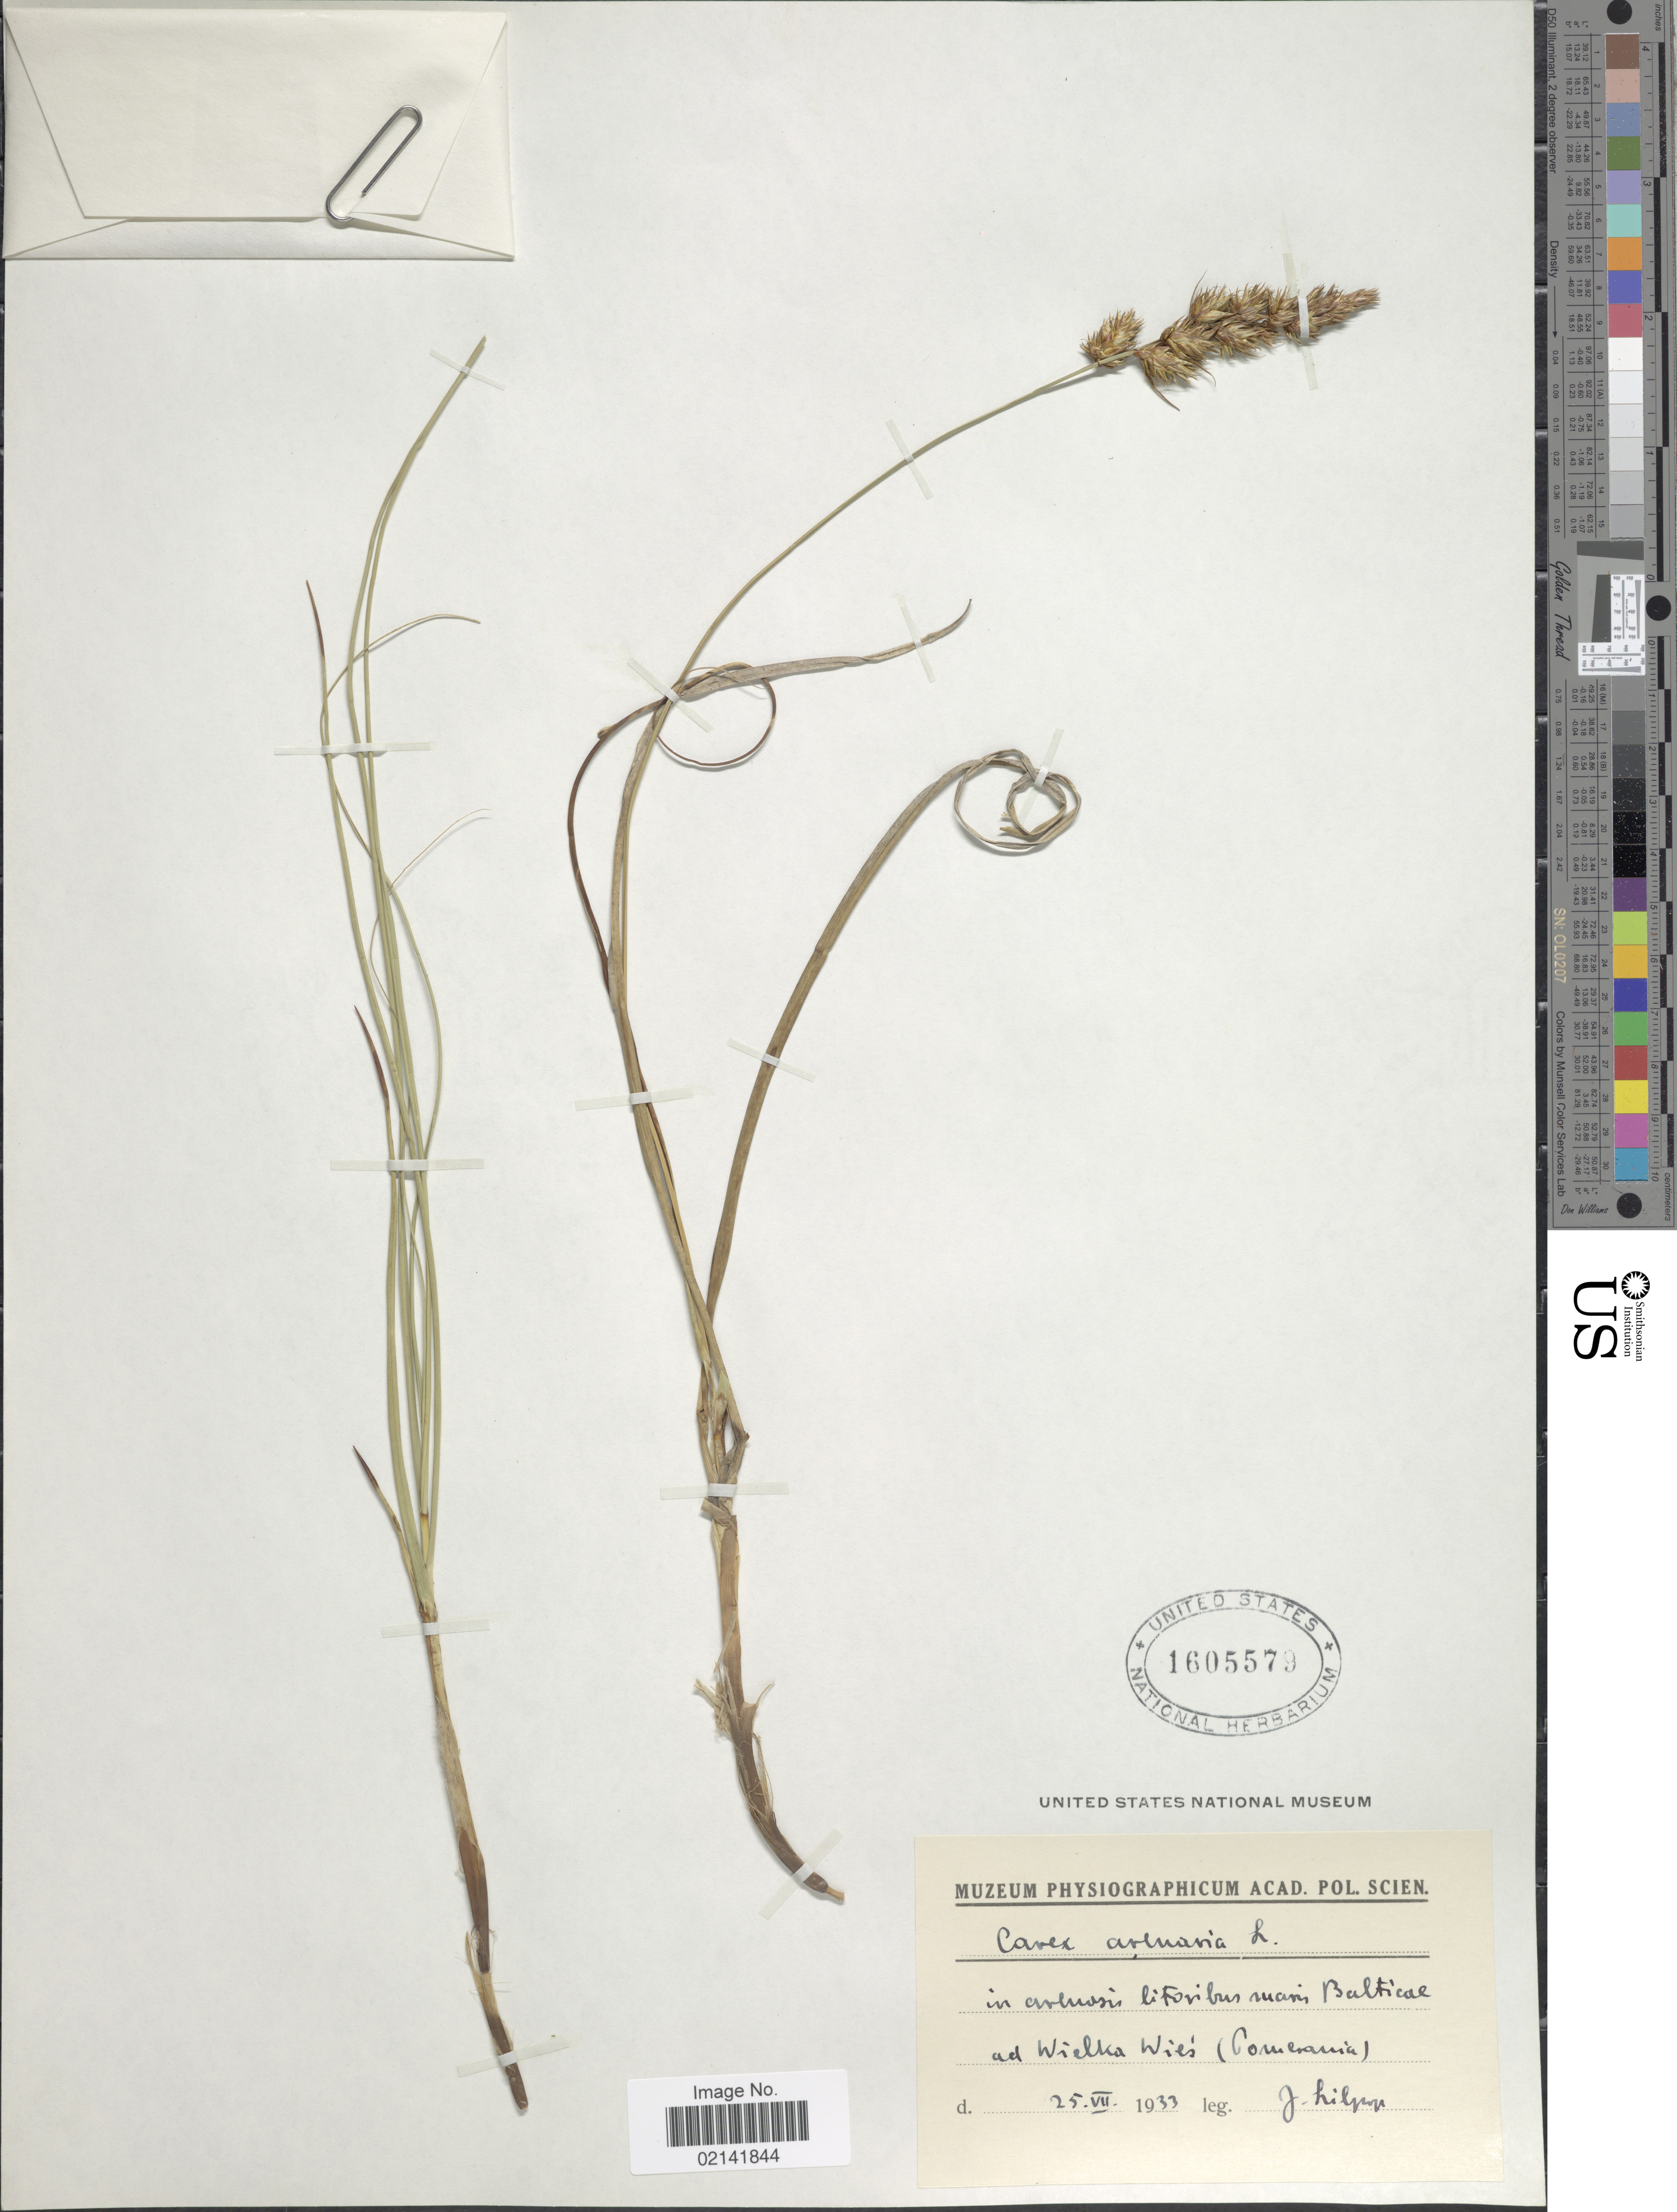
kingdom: Plantae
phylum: Tracheophyta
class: Liliopsida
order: Poales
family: Cyperaceae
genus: Carex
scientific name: Carex arenaria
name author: L.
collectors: J. Lilpop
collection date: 1933-07-25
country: Poland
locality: In arenosis litoribus nuari Balticae ad Wielka Wies (Combarnia) [interpreted]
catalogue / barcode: US 1605579